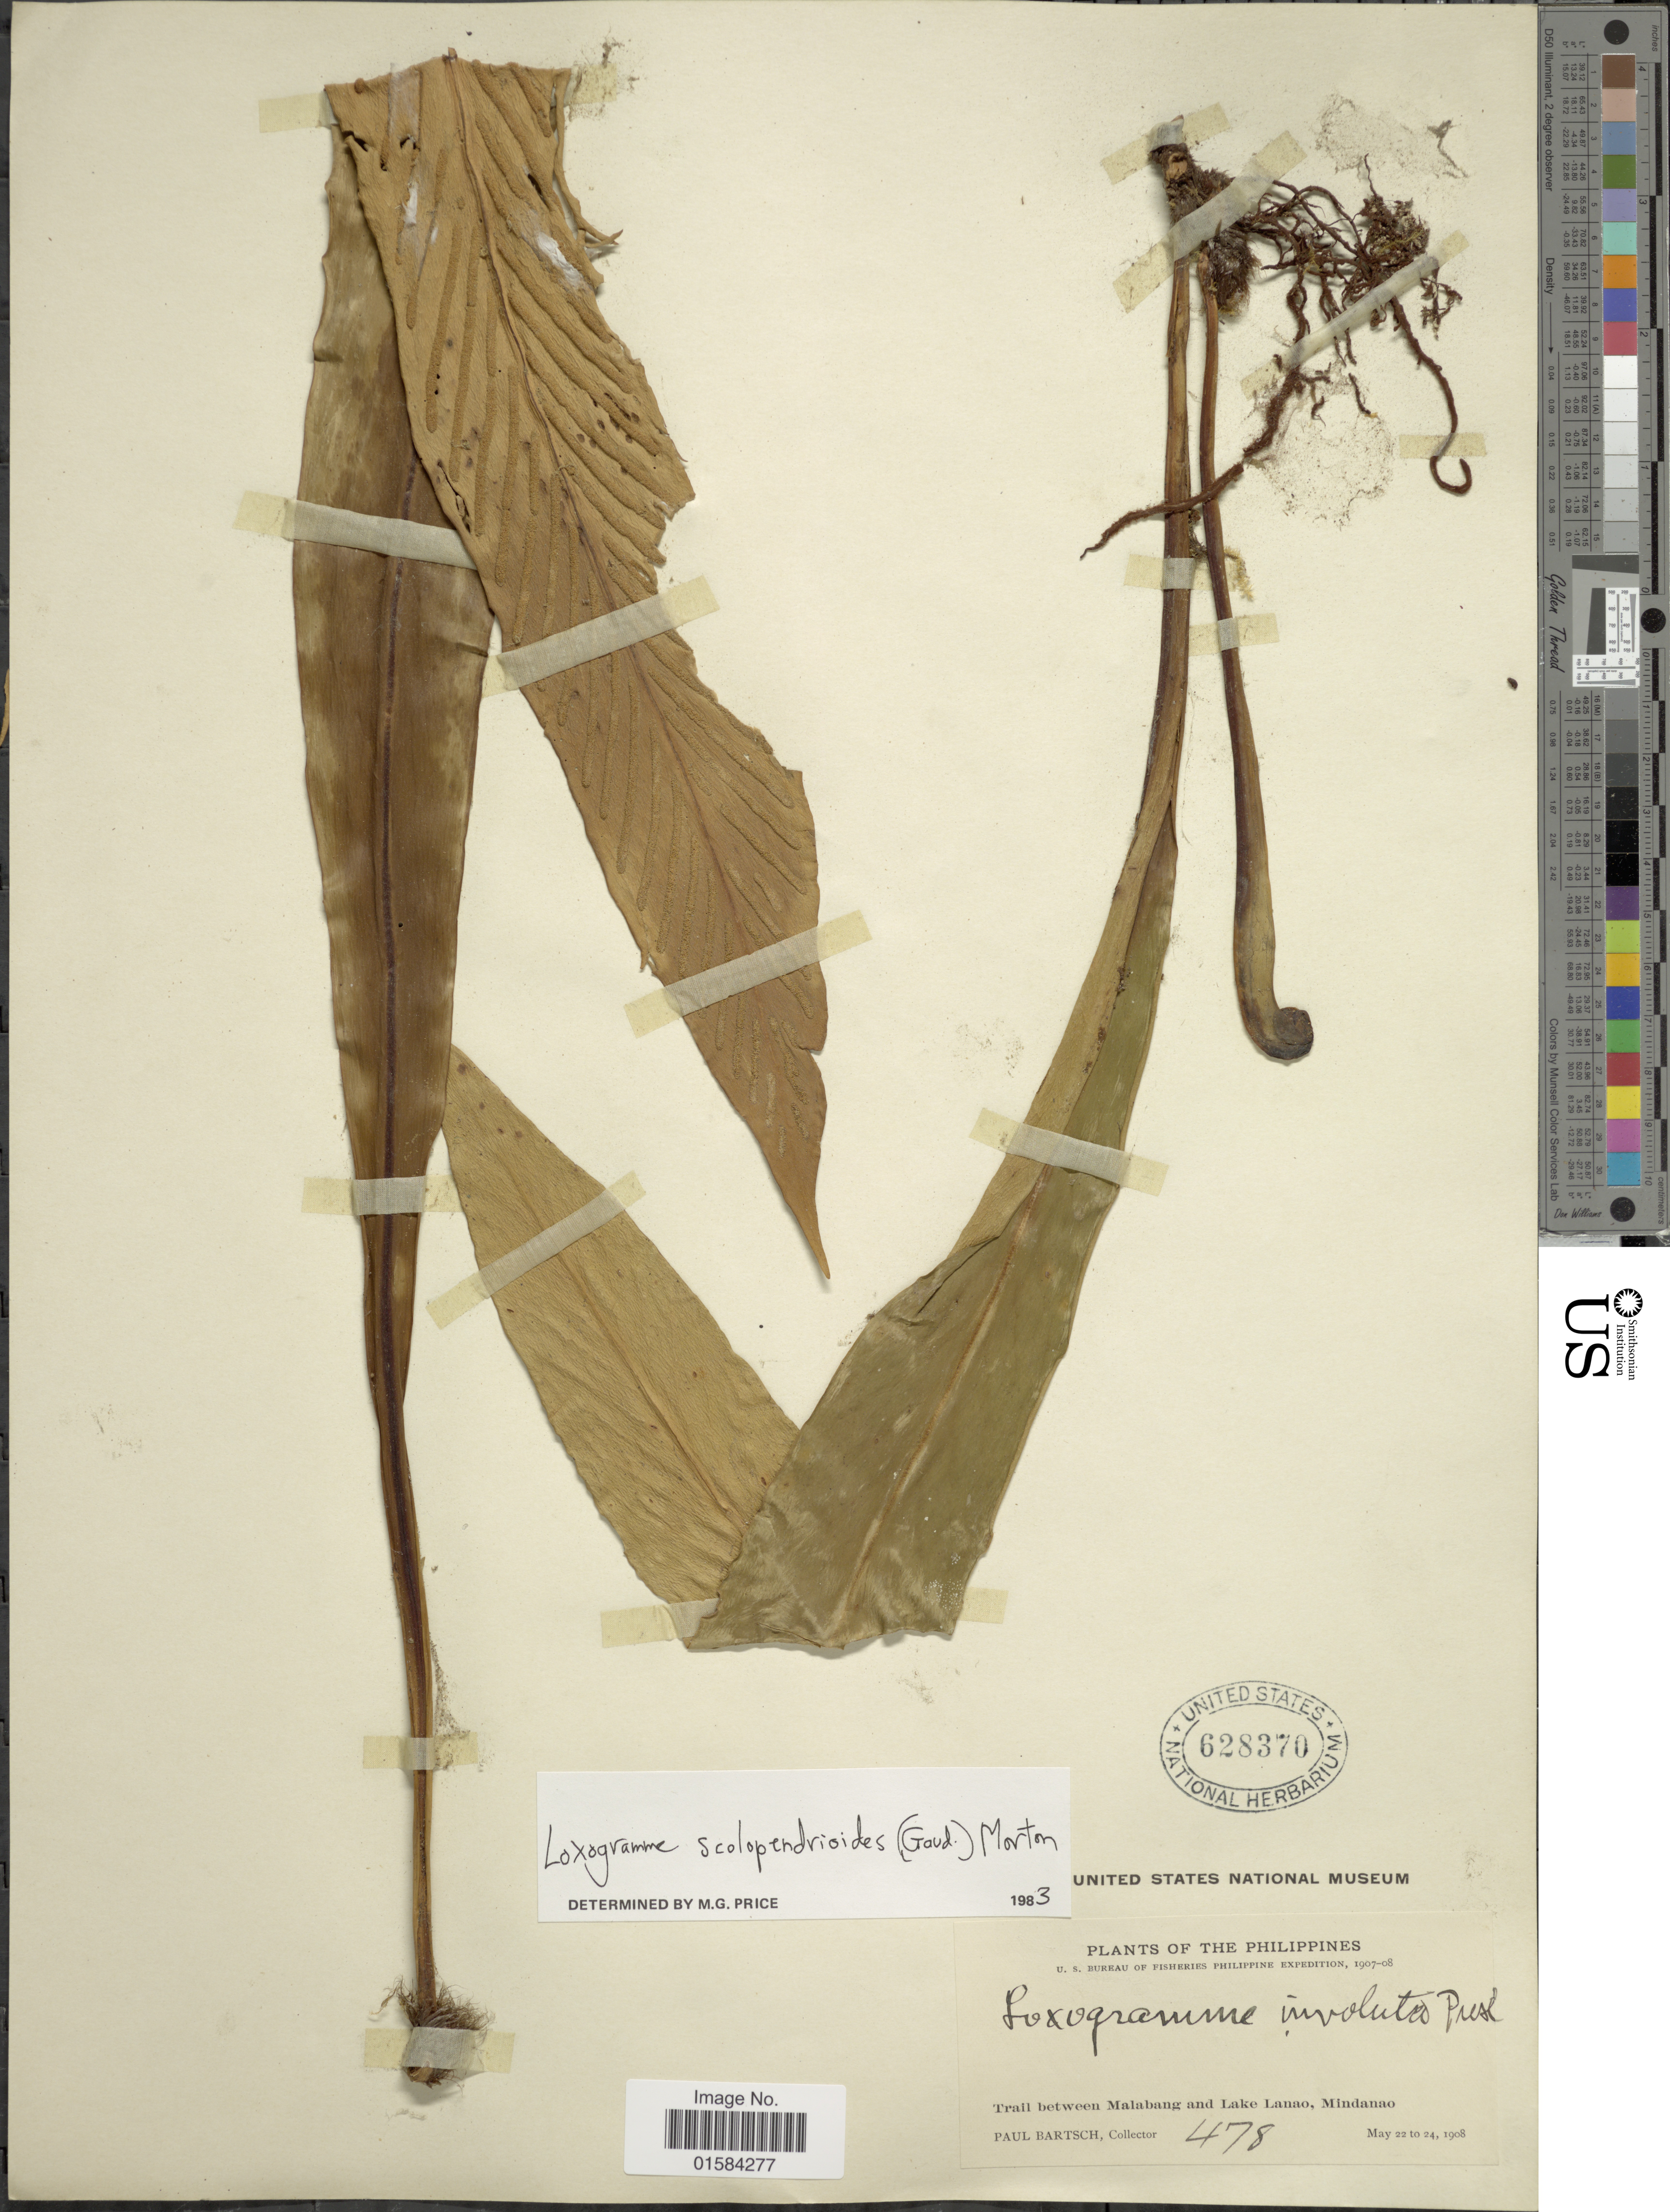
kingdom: Plantae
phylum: Tracheophyta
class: Polypodiopsida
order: Polypodiales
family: Polypodiaceae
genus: Loxogramme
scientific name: Loxogramme scolopendrioides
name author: (Gaudich.) C.V. Morton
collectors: P. Bartsch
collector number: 478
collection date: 1908-05-22/1908-05-24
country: Philippines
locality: Trail between Malabang and Lake Lanao, Mindanao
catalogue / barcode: US 628370